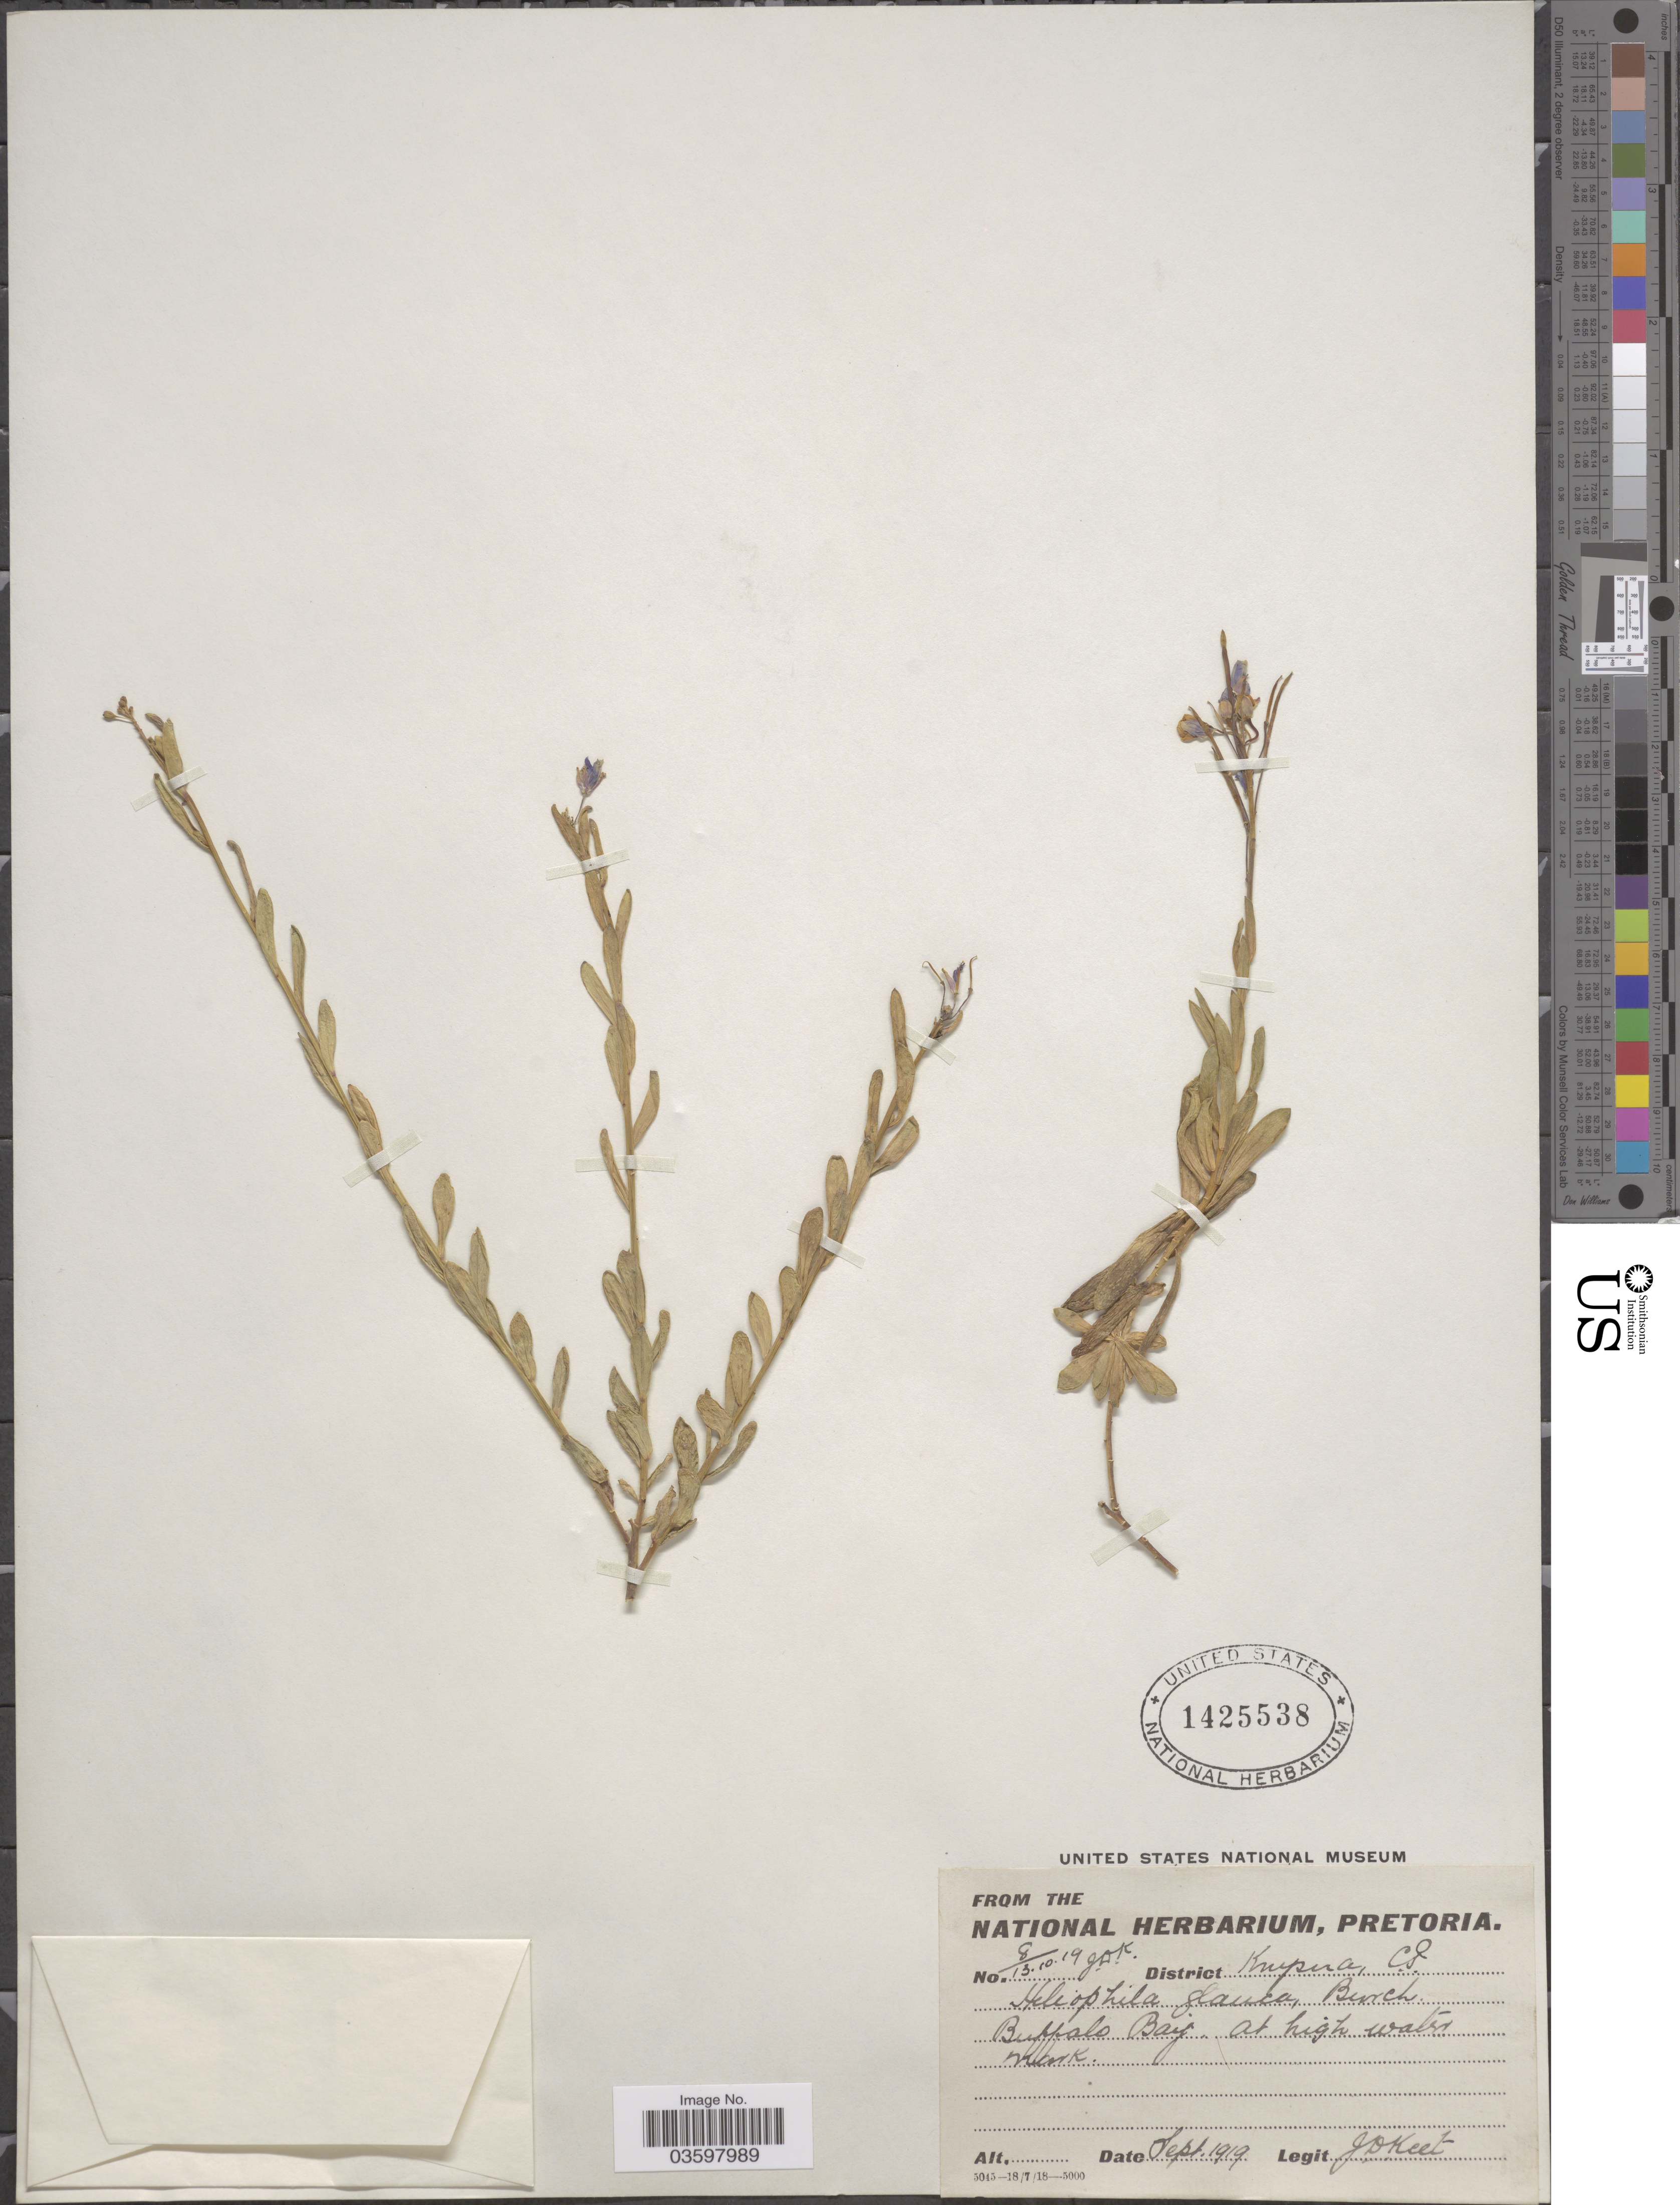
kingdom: Plantae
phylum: Tracheophyta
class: Magnoliopsida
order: Brassicales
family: Brassicaceae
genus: Heliophila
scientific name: Heliophila glauca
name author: Burch. ex DC.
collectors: J. Keet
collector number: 8/131019?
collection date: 1919-09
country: South Africa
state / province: Western Cape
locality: District Knysna. Buffalo Bay at high water mark.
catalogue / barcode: US 1425538